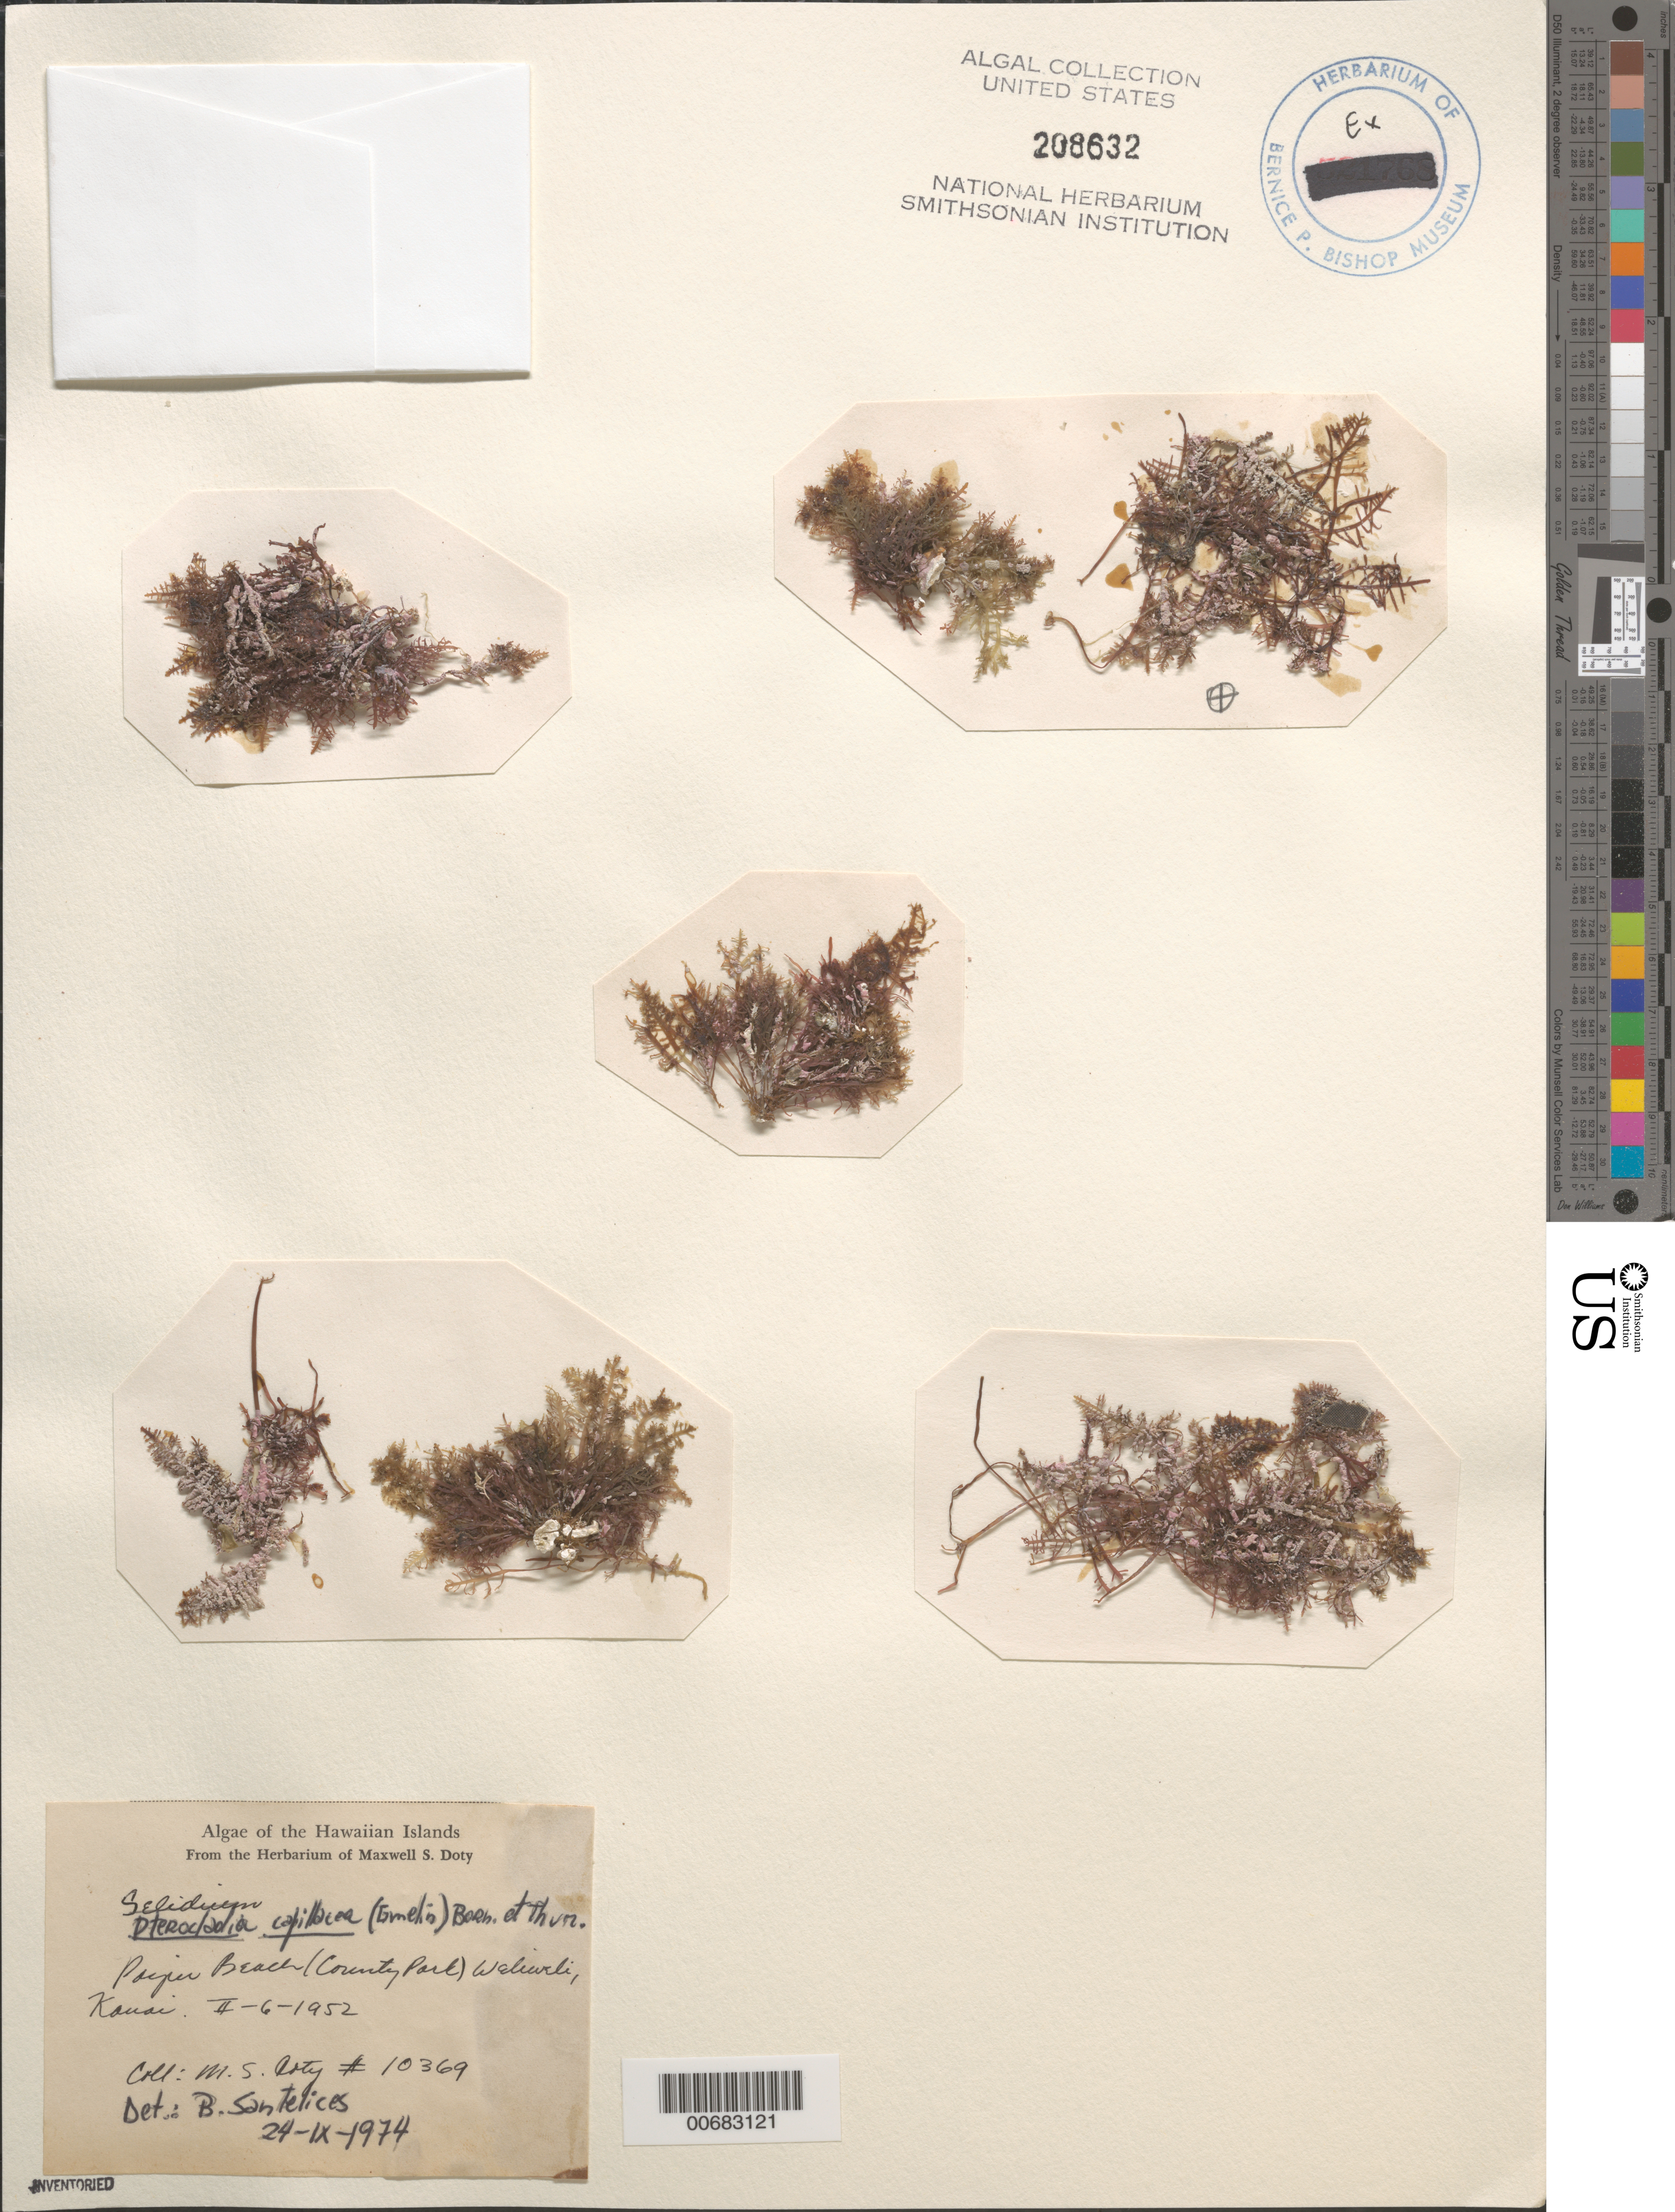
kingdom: Plantae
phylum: Rhodophyta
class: Florideophyceae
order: Gelidiales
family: Pterocladiaceae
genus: Pterocladiella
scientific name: Pterocladiella capillacea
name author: (S.G. Gmel.) Santelices & Hommers.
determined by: Algae name updating Project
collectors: M. S. Doty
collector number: MSD 10369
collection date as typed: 06 Feb 1952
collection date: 1952-02-06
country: United States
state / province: Hawaii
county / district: Kauai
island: Kaua'i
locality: Poipu Beach, Poipu Beach County Park, Weliweli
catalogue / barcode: US 208632